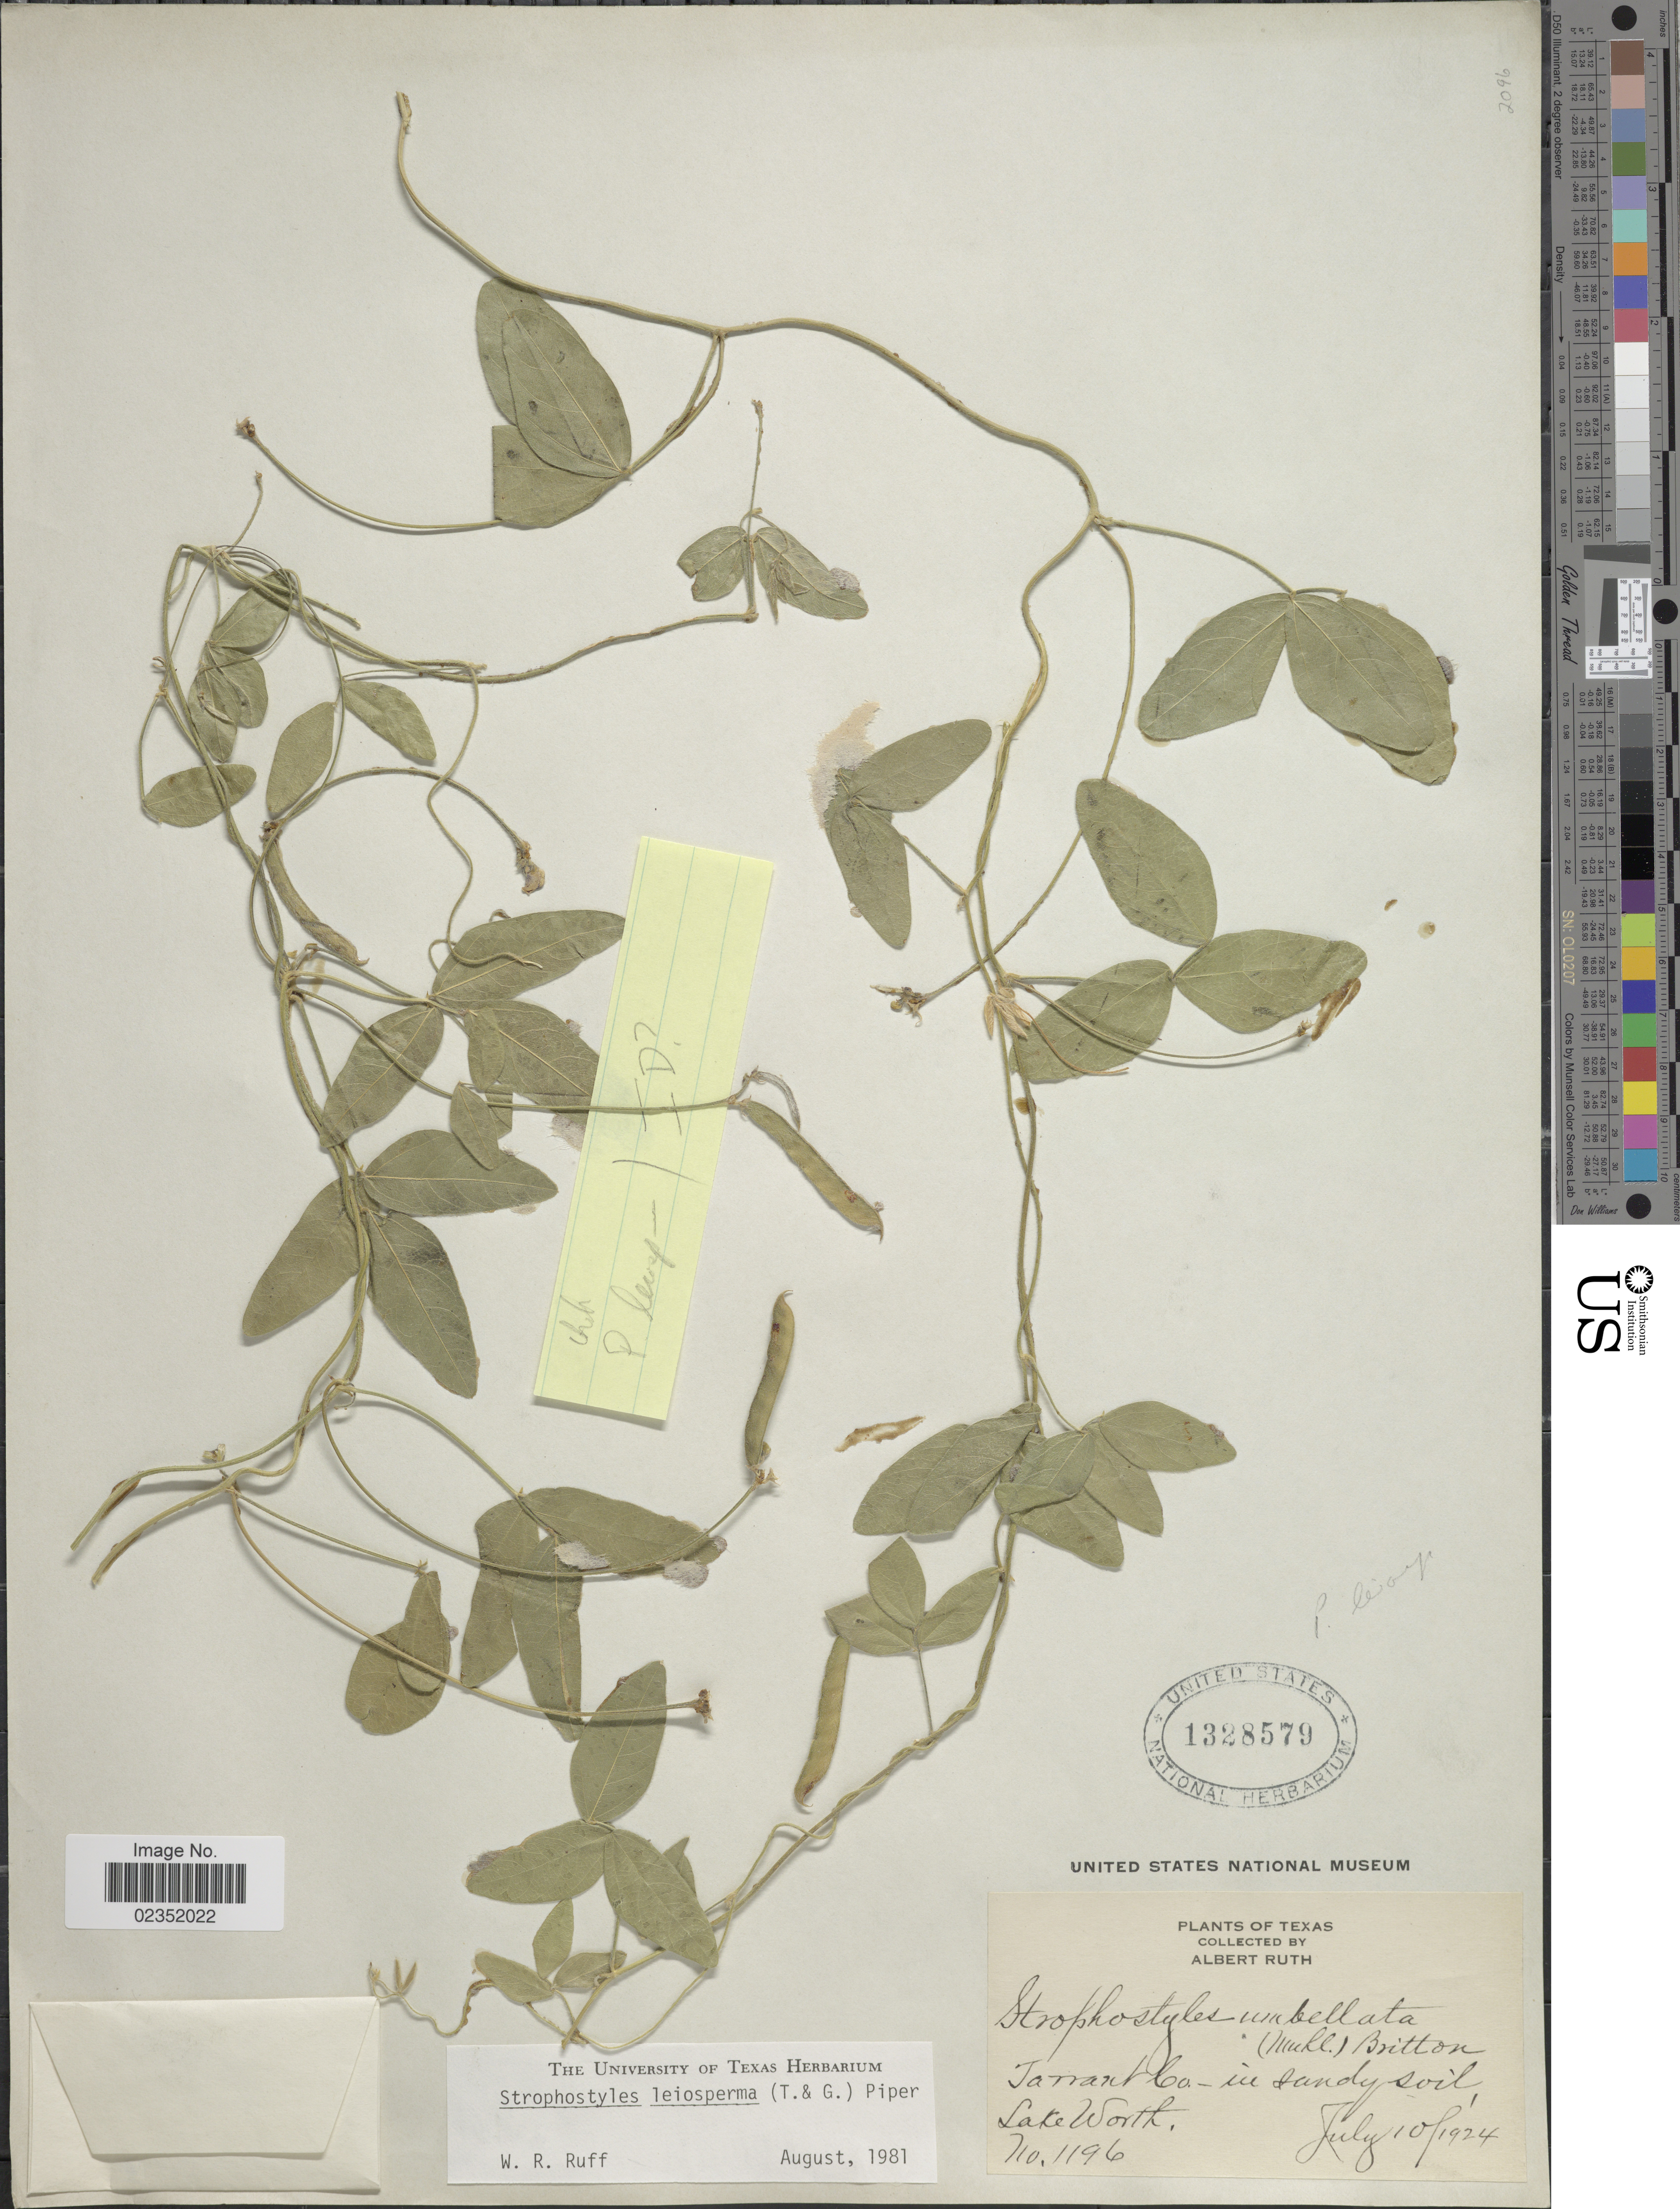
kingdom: Plantae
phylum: Tracheophyta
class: Magnoliopsida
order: Fabales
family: Fabaceae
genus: Strophostyles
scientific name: Strophostyles leiosperma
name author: (Torr. & A. Gray) Piper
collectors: A. Ruth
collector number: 1196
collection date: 1924-07-10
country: United States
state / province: Texas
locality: Tarrat Co-in sandy soil, Lake Worth.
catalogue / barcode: US 1328579